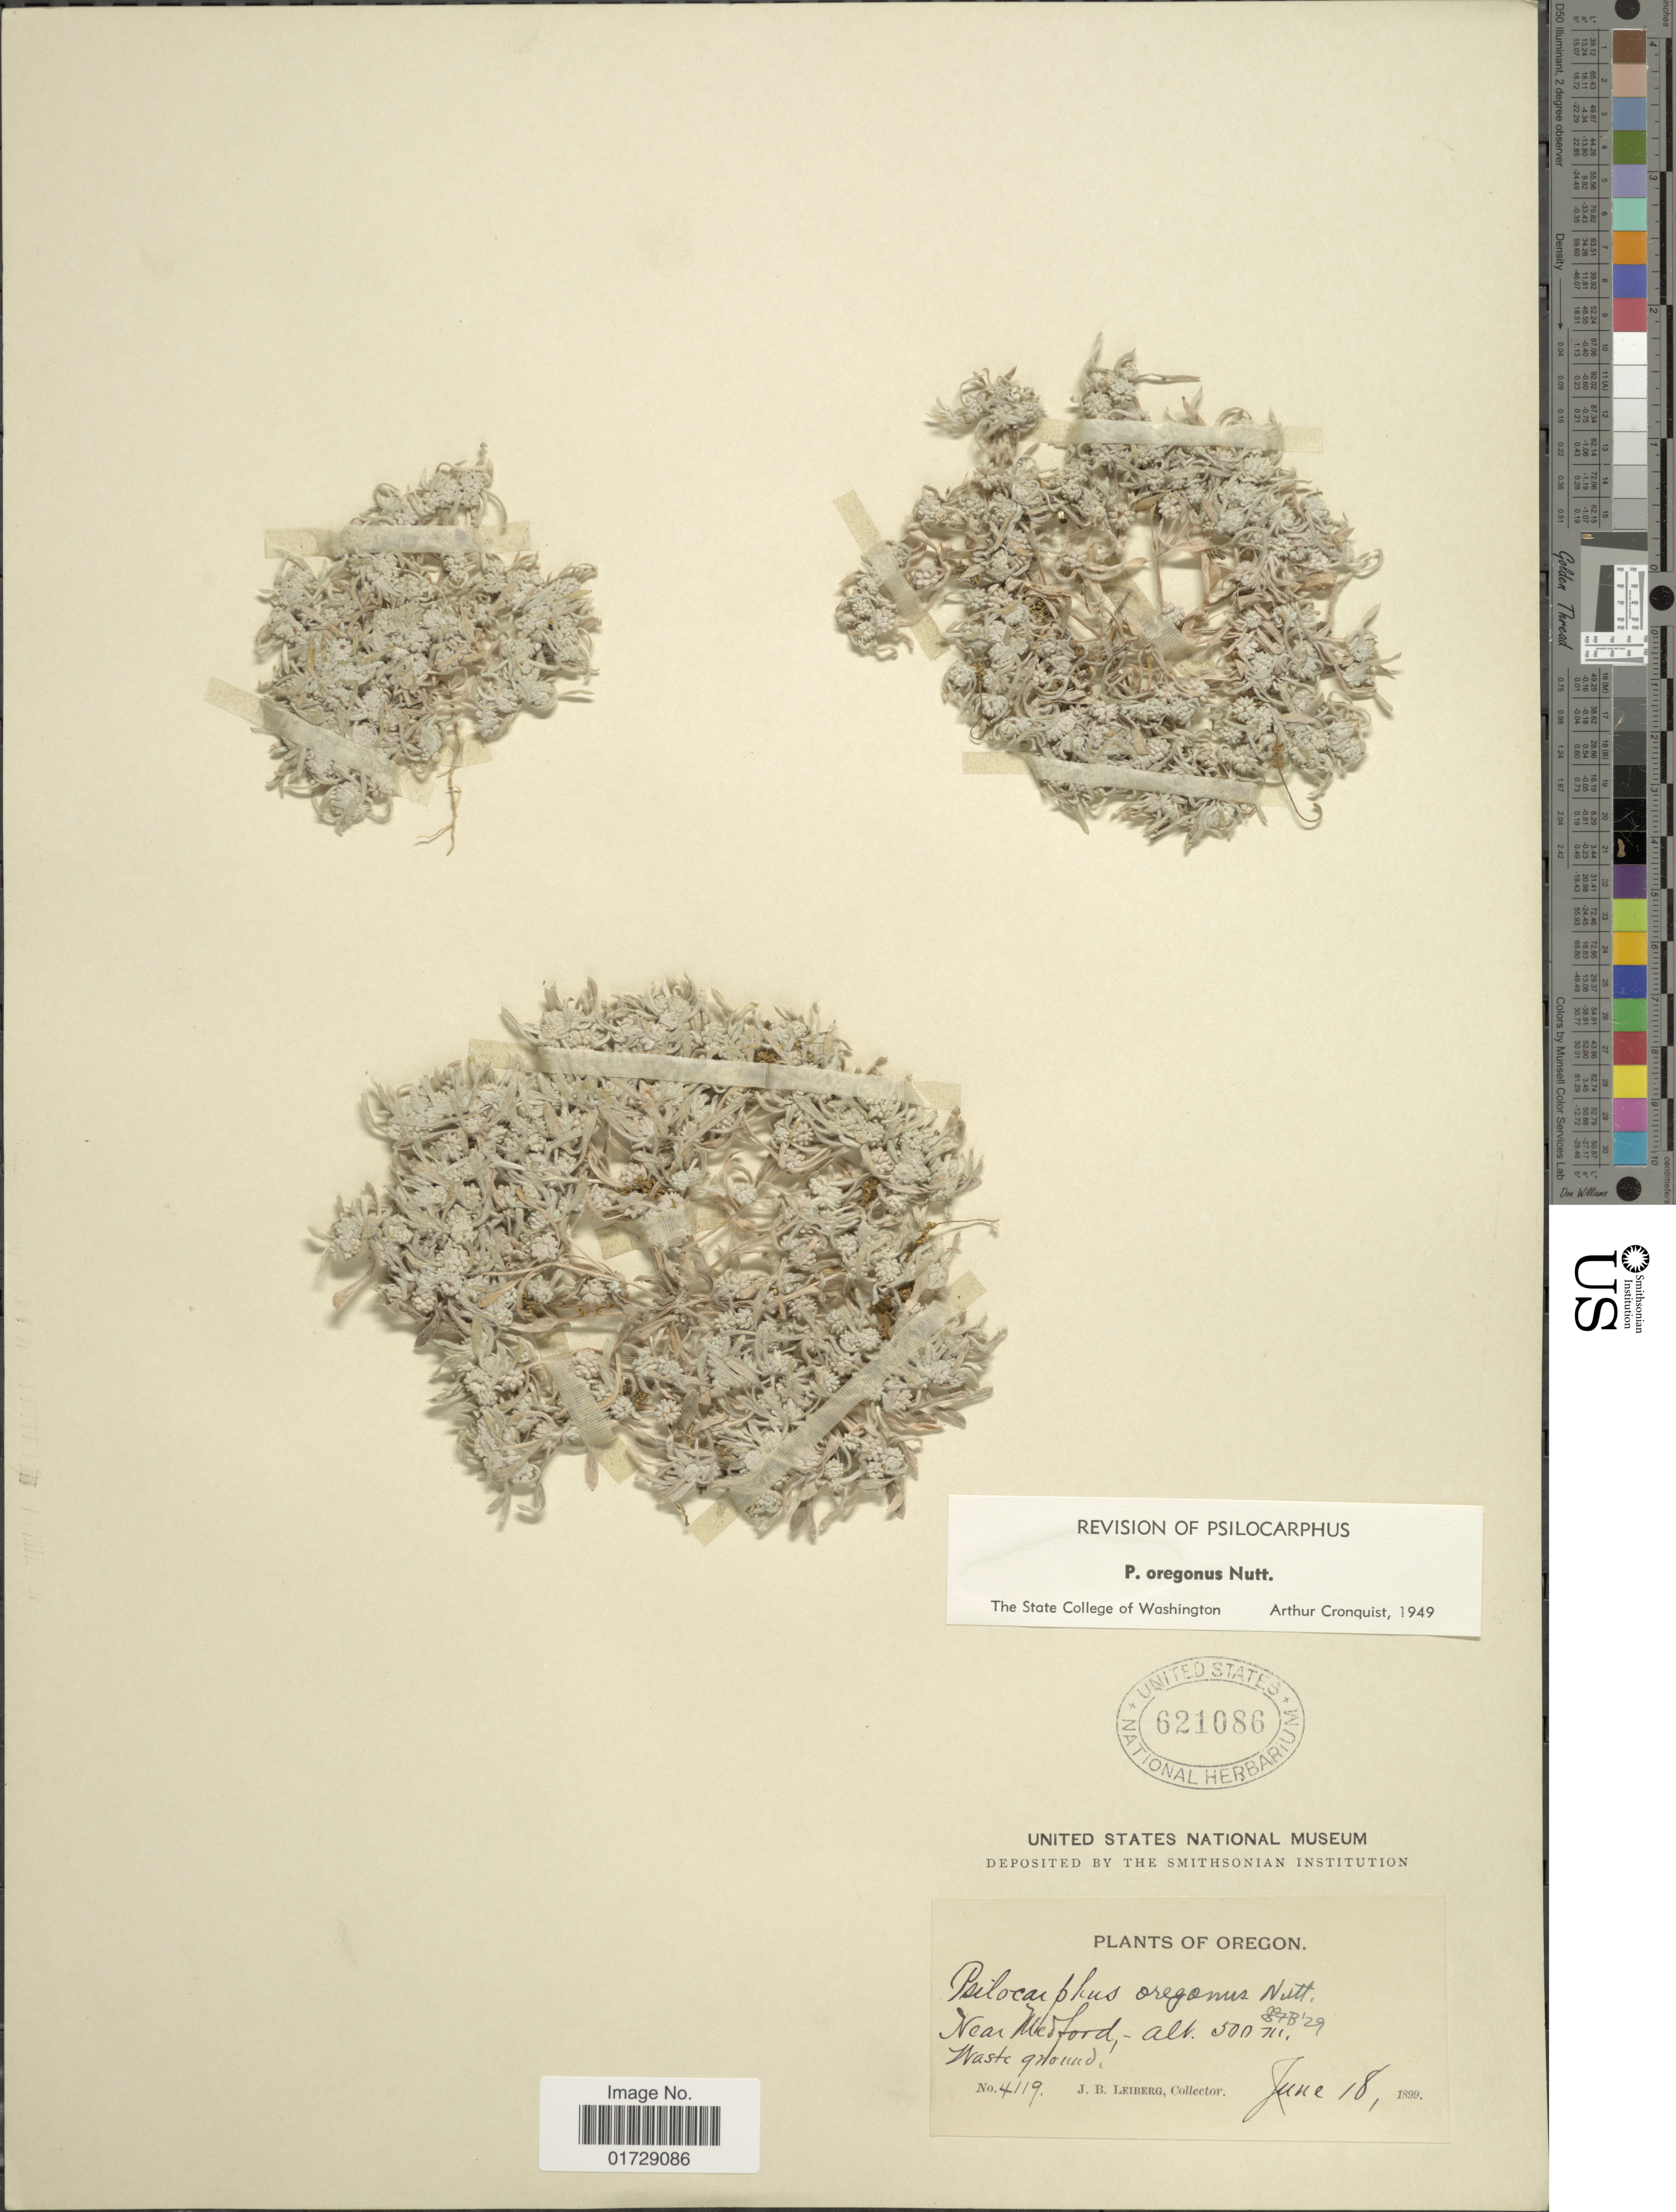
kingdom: Plantae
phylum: Tracheophyta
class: Magnoliopsida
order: Asterales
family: Asteraceae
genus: Psilocarphus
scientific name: Psilocarphus oregonus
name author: Nutt.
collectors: J. B. Leiberg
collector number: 4119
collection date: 1899-06-18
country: United States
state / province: Oregon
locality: Near Medford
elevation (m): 500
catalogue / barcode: US 621086